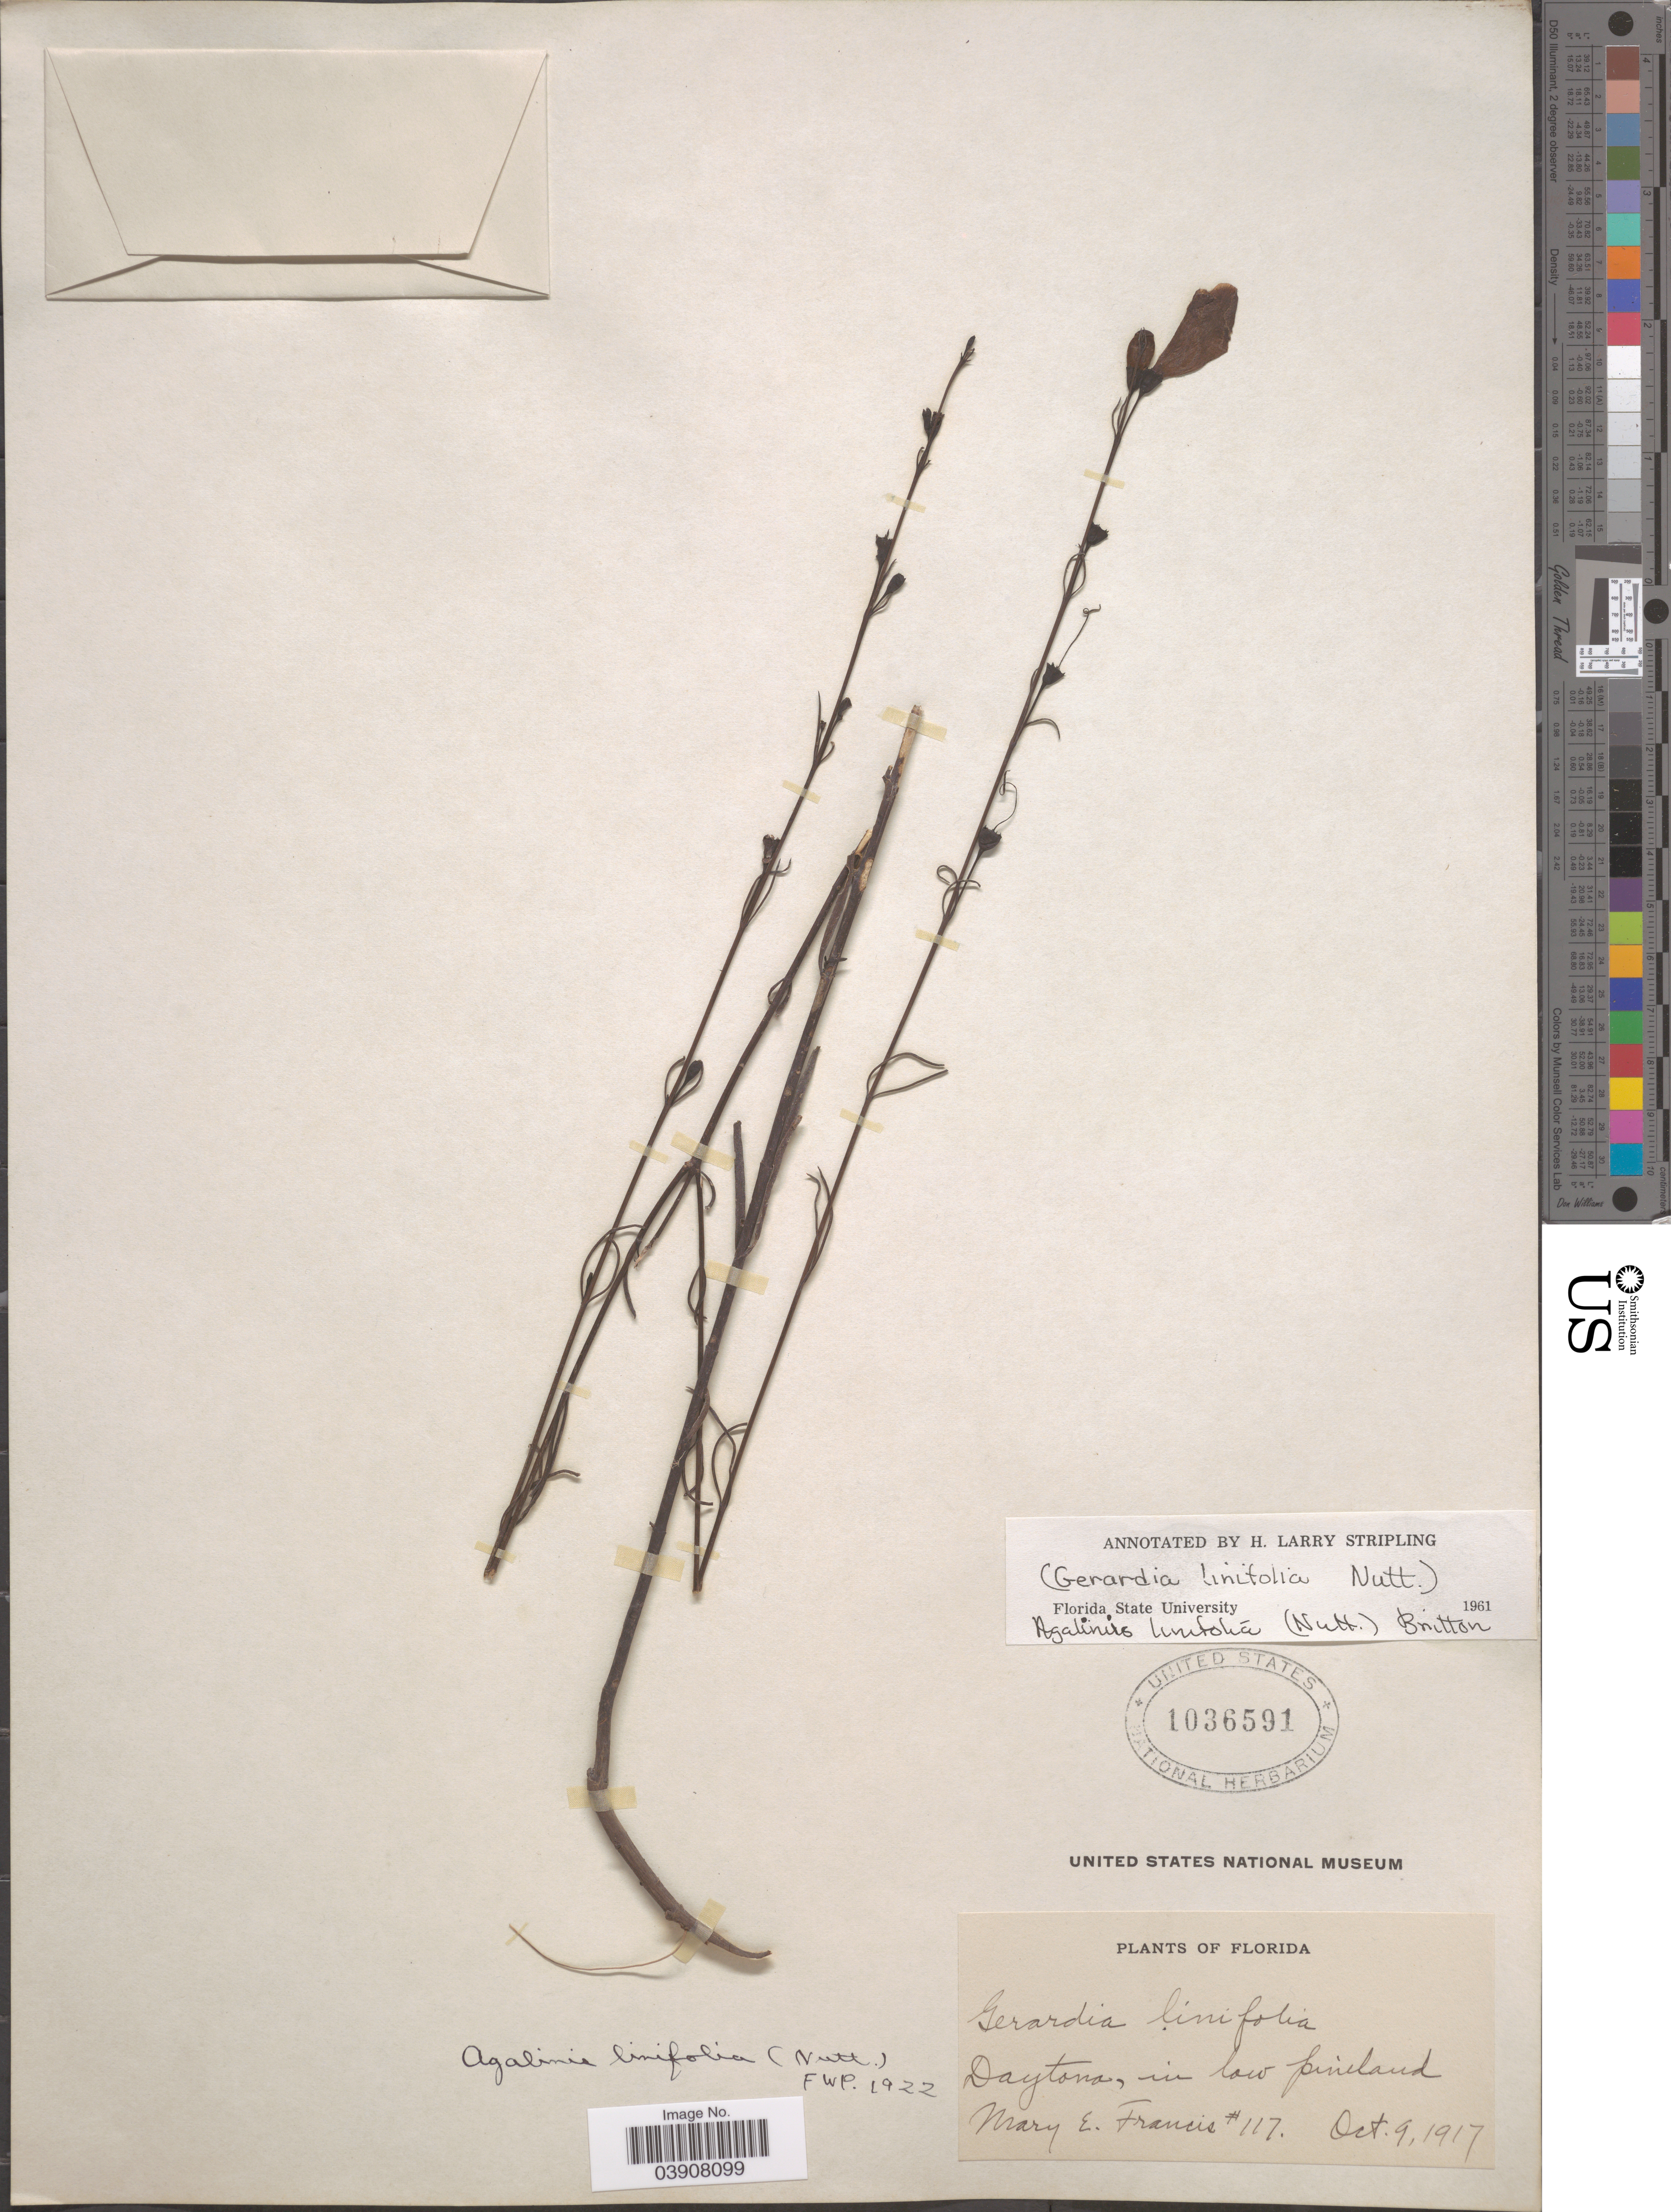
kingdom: Plantae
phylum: Tracheophyta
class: Magnoliopsida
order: Lamiales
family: Orobanchaceae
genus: Agalinis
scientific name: Agalinis linifolia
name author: (Nutt.) Britton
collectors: M. E. Francis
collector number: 117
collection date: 1917-10-09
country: United States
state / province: Florida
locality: Daytona, in low pineland.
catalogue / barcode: US 1036591